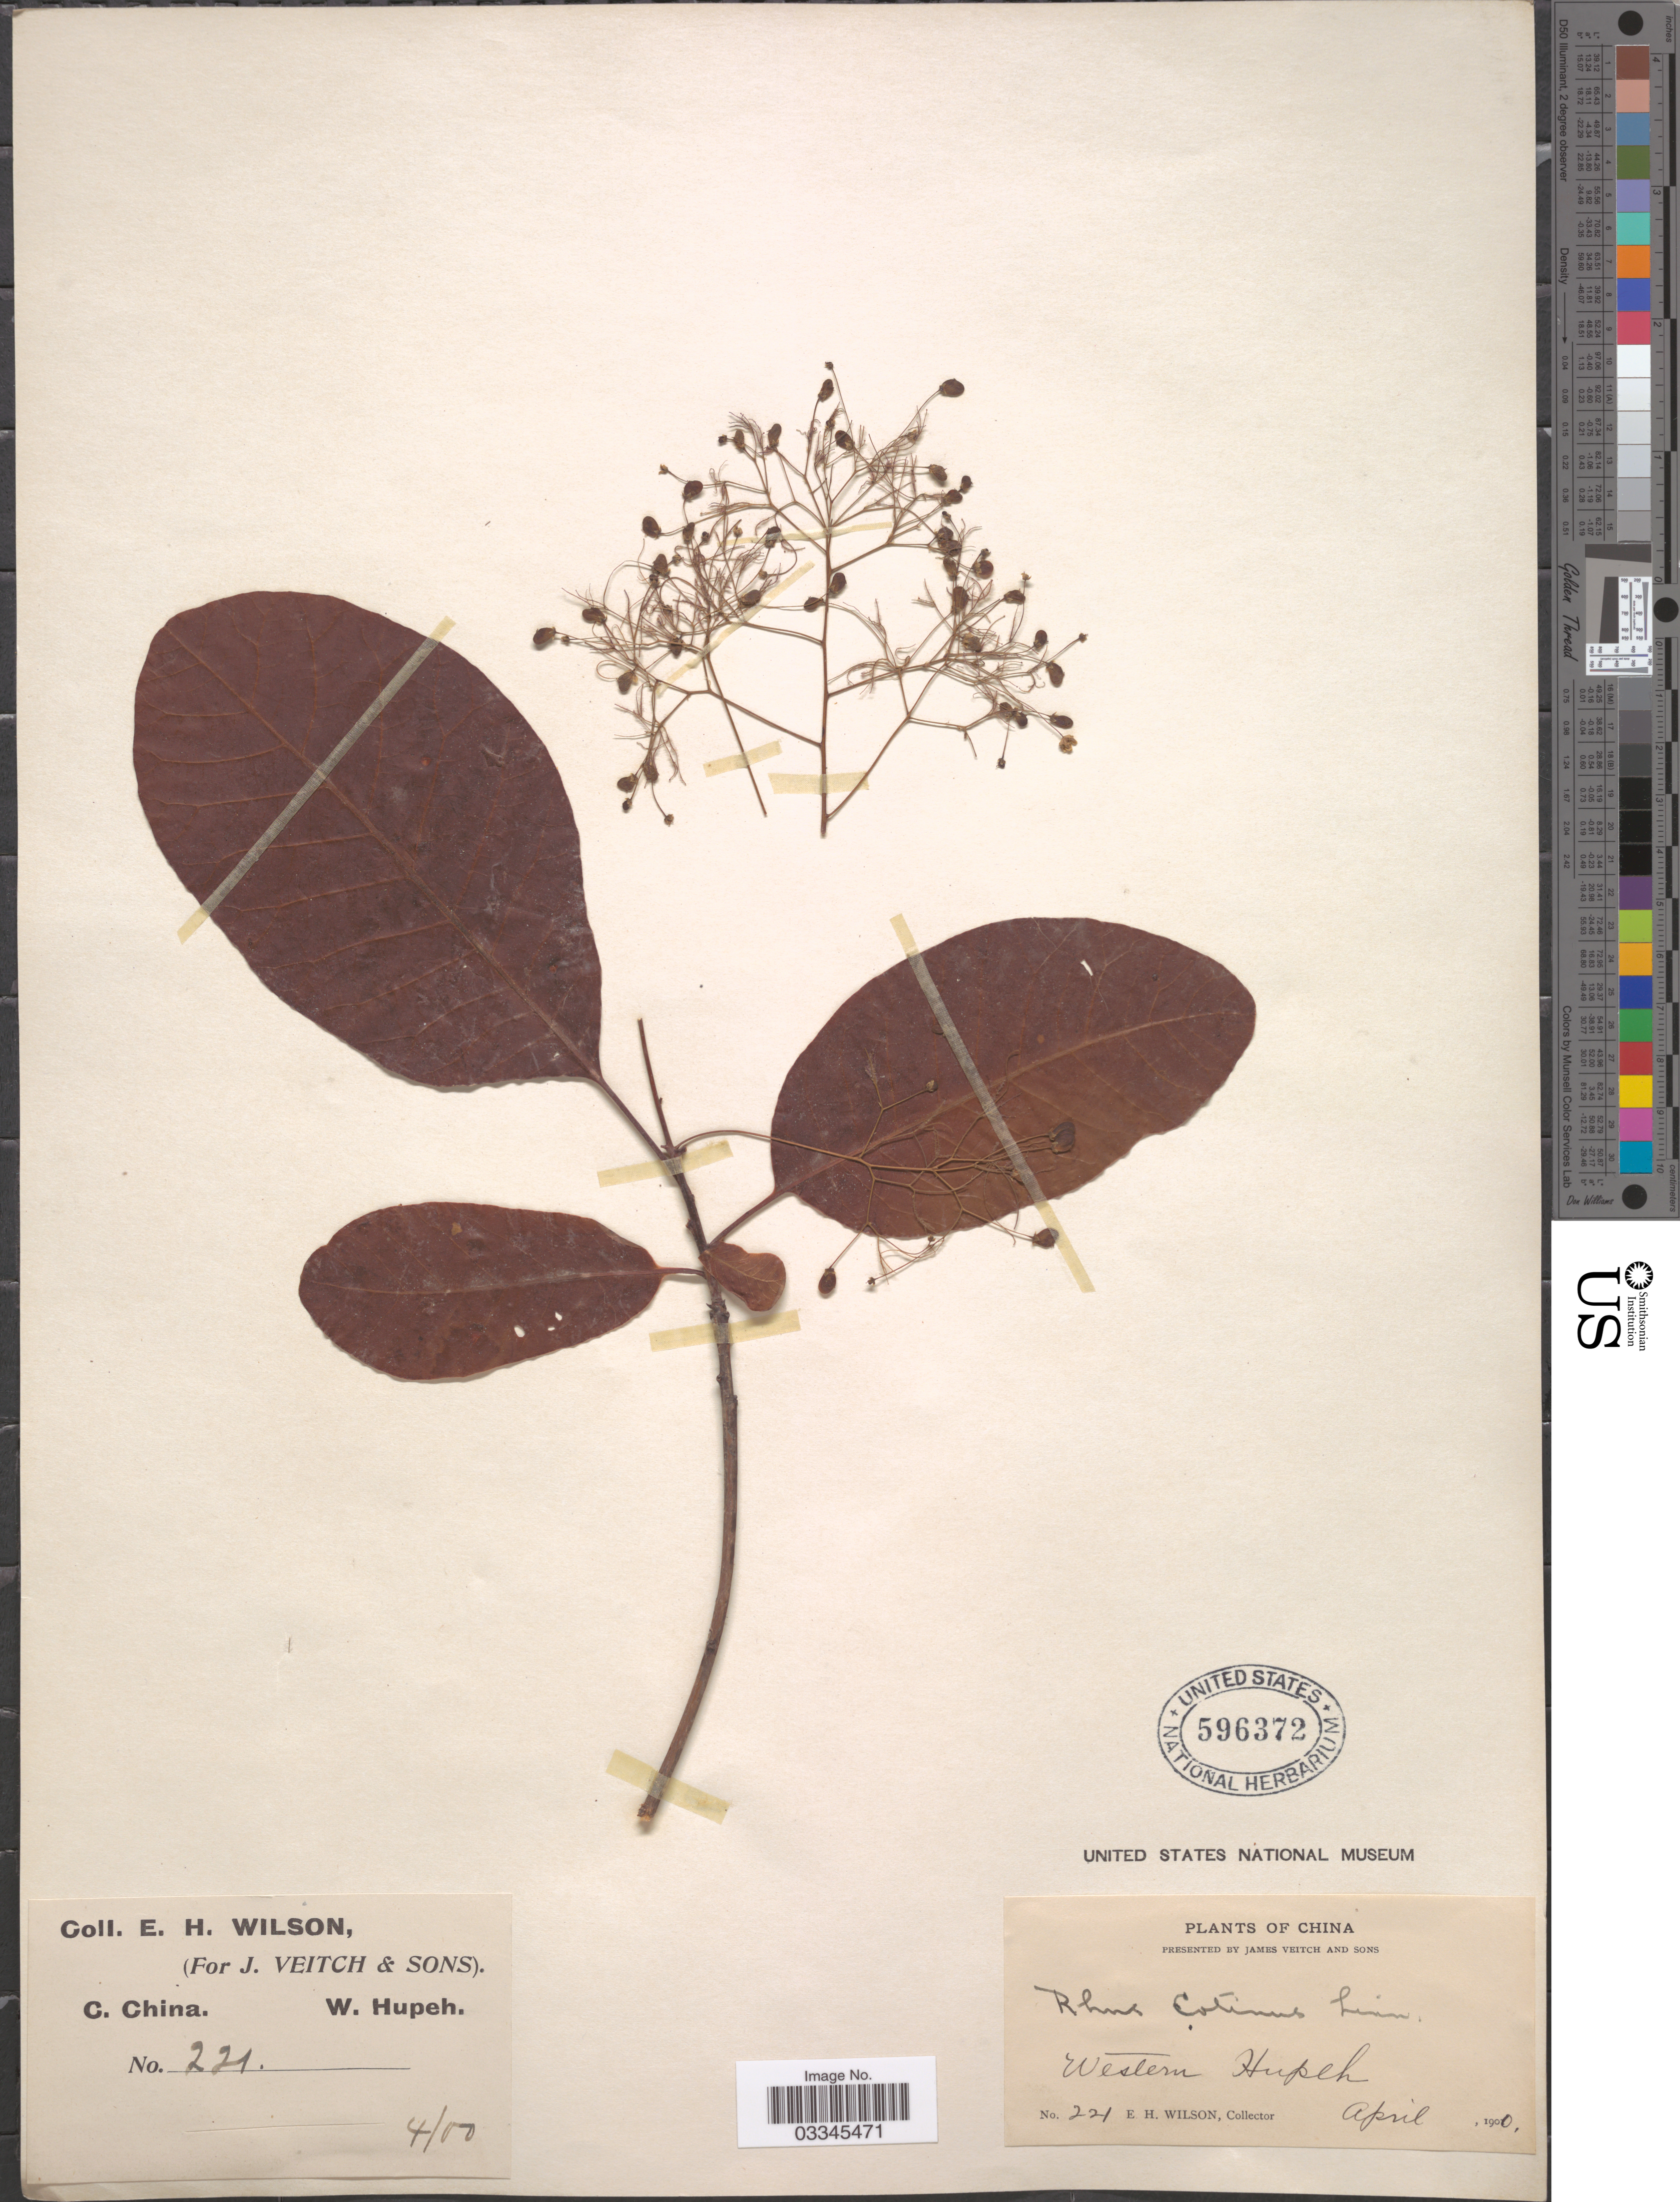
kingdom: Plantae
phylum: Tracheophyta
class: Magnoliopsida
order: Sapindales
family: Anacardiaceae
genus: Cotinus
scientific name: Cotinus coggygria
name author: Scop.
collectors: E. Wilson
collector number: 221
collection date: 1900-04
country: China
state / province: Hubei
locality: C. China. Western Hupeh.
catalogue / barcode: US 596372